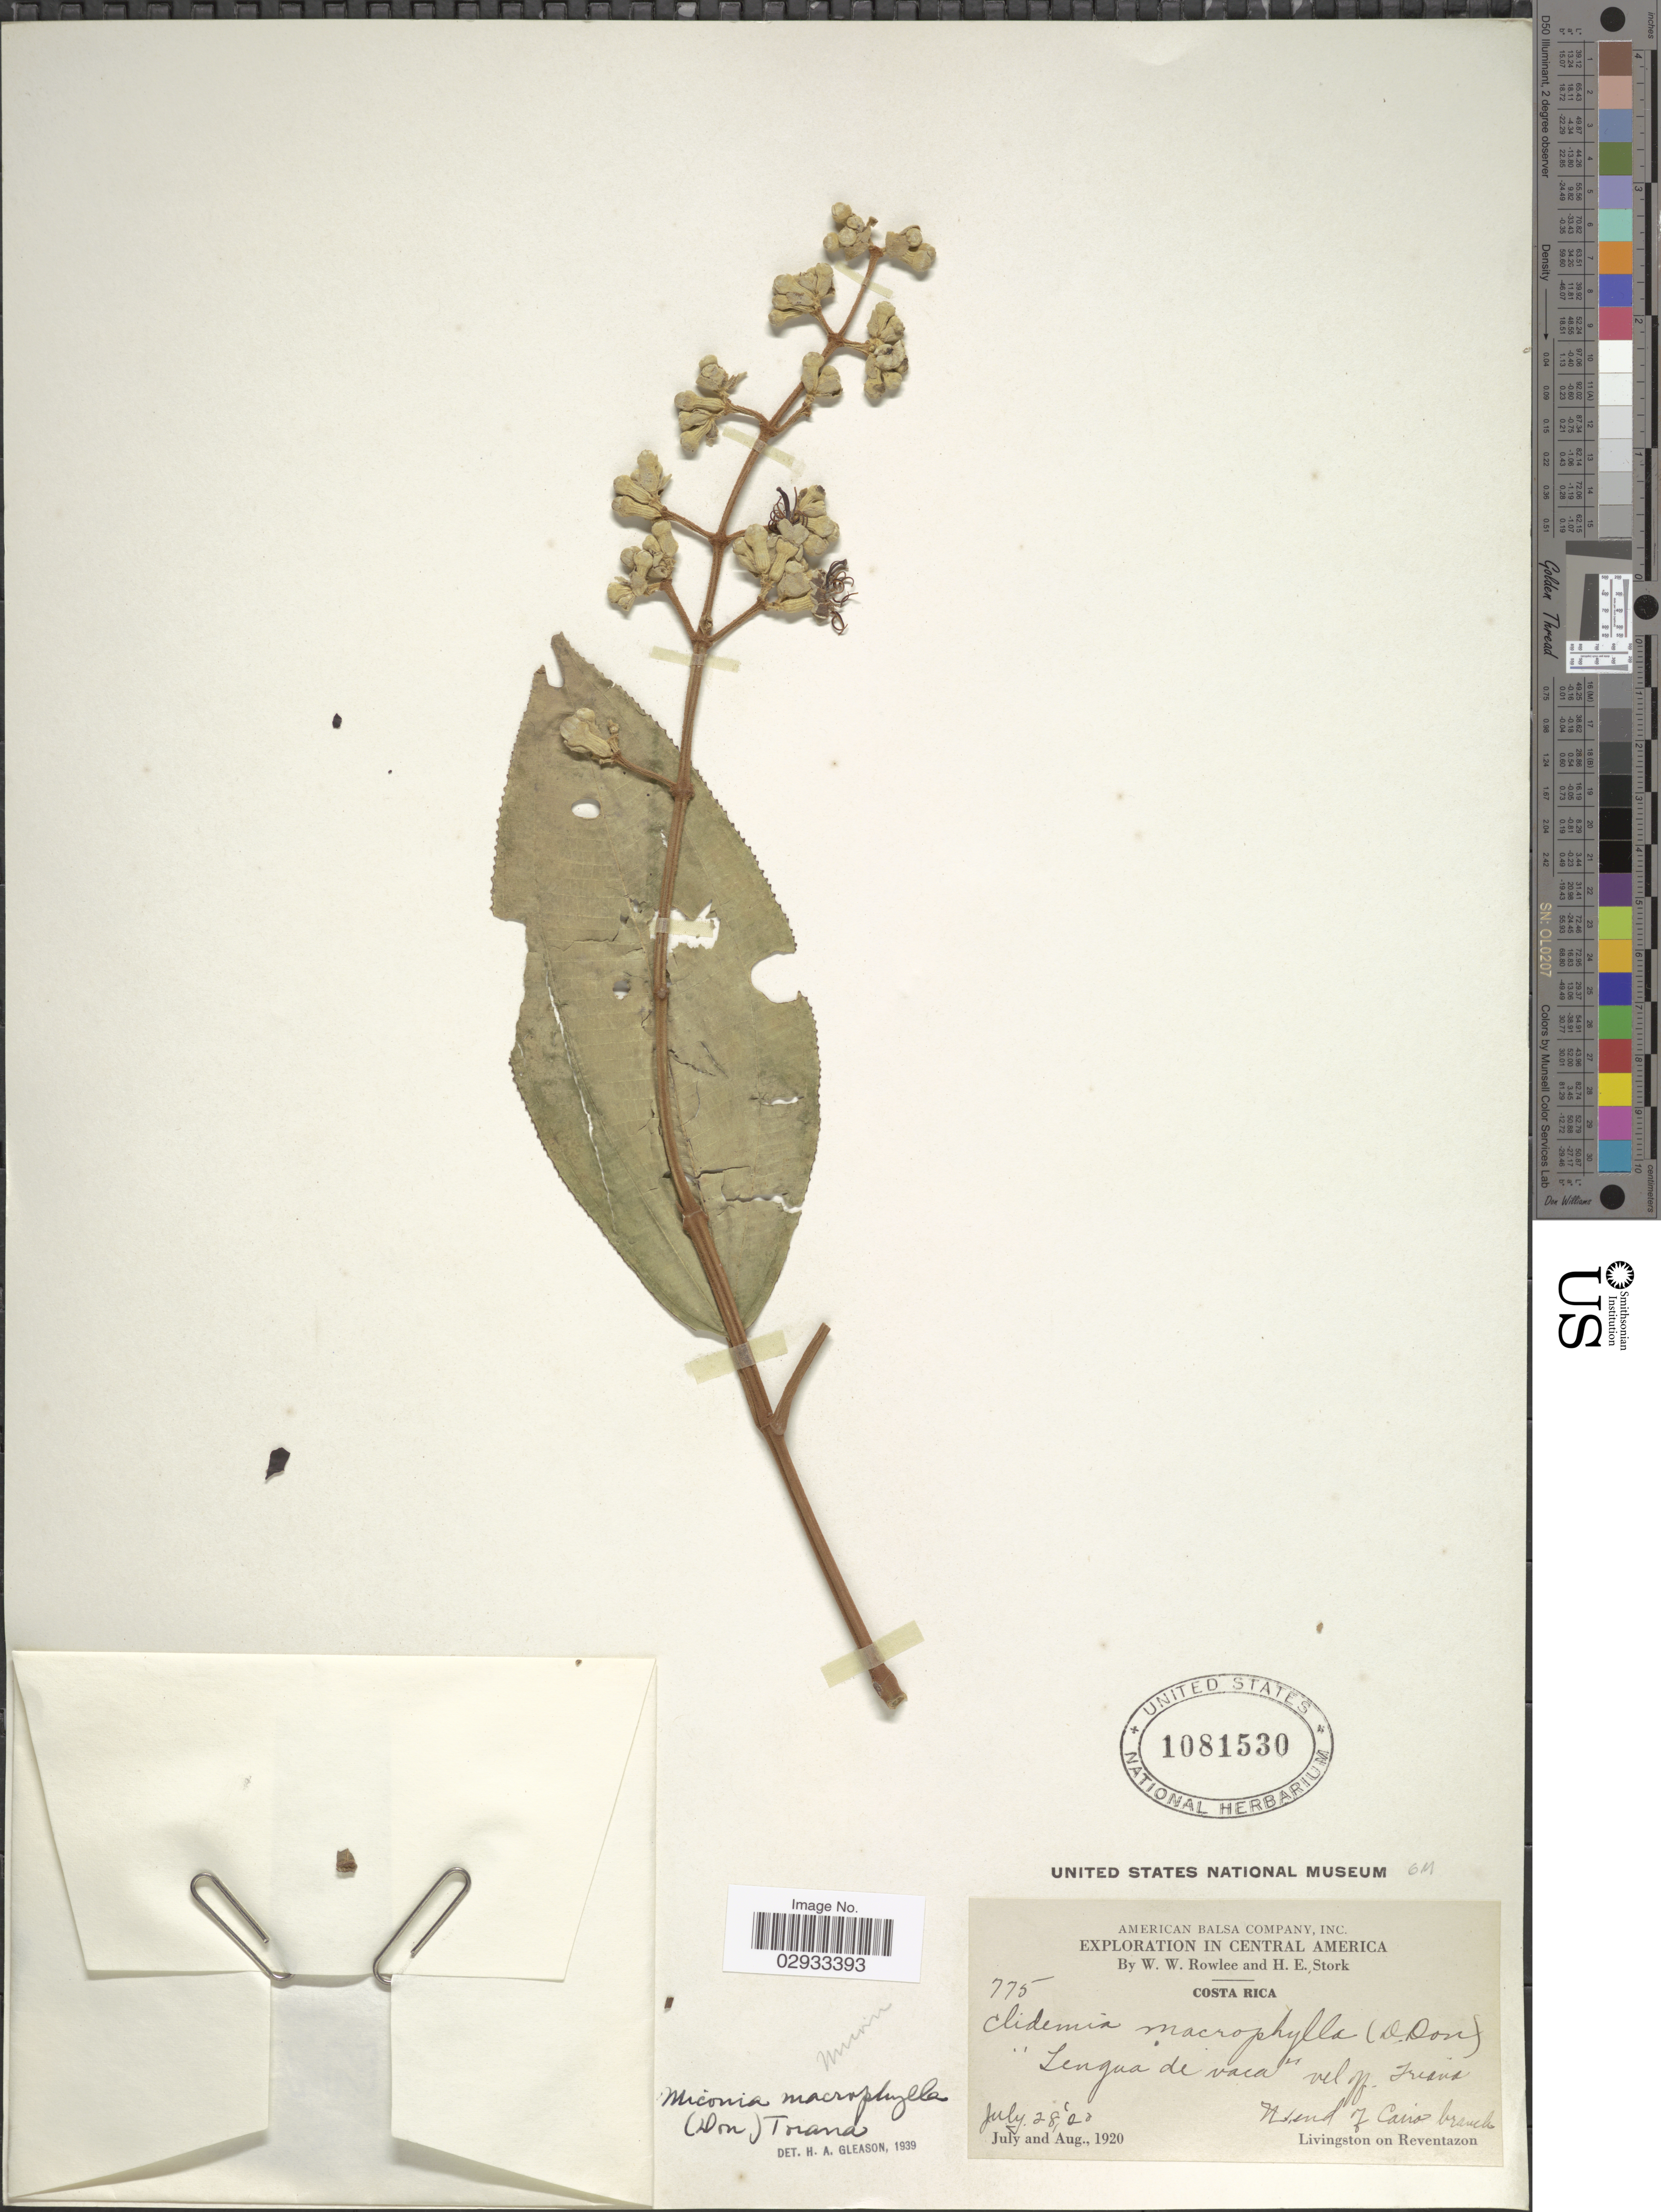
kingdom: Plantae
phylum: Tracheophyta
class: Magnoliopsida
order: Myrtales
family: Melastomataceae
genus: Miconia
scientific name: Miconia serrulata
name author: (DC.) Naudin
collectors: W. W. Rowlee & H. E. Stork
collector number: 775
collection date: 1920-07-28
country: Costa Rica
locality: N. end of Cairo branch, Livingston on Reventazon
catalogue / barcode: US 1081530